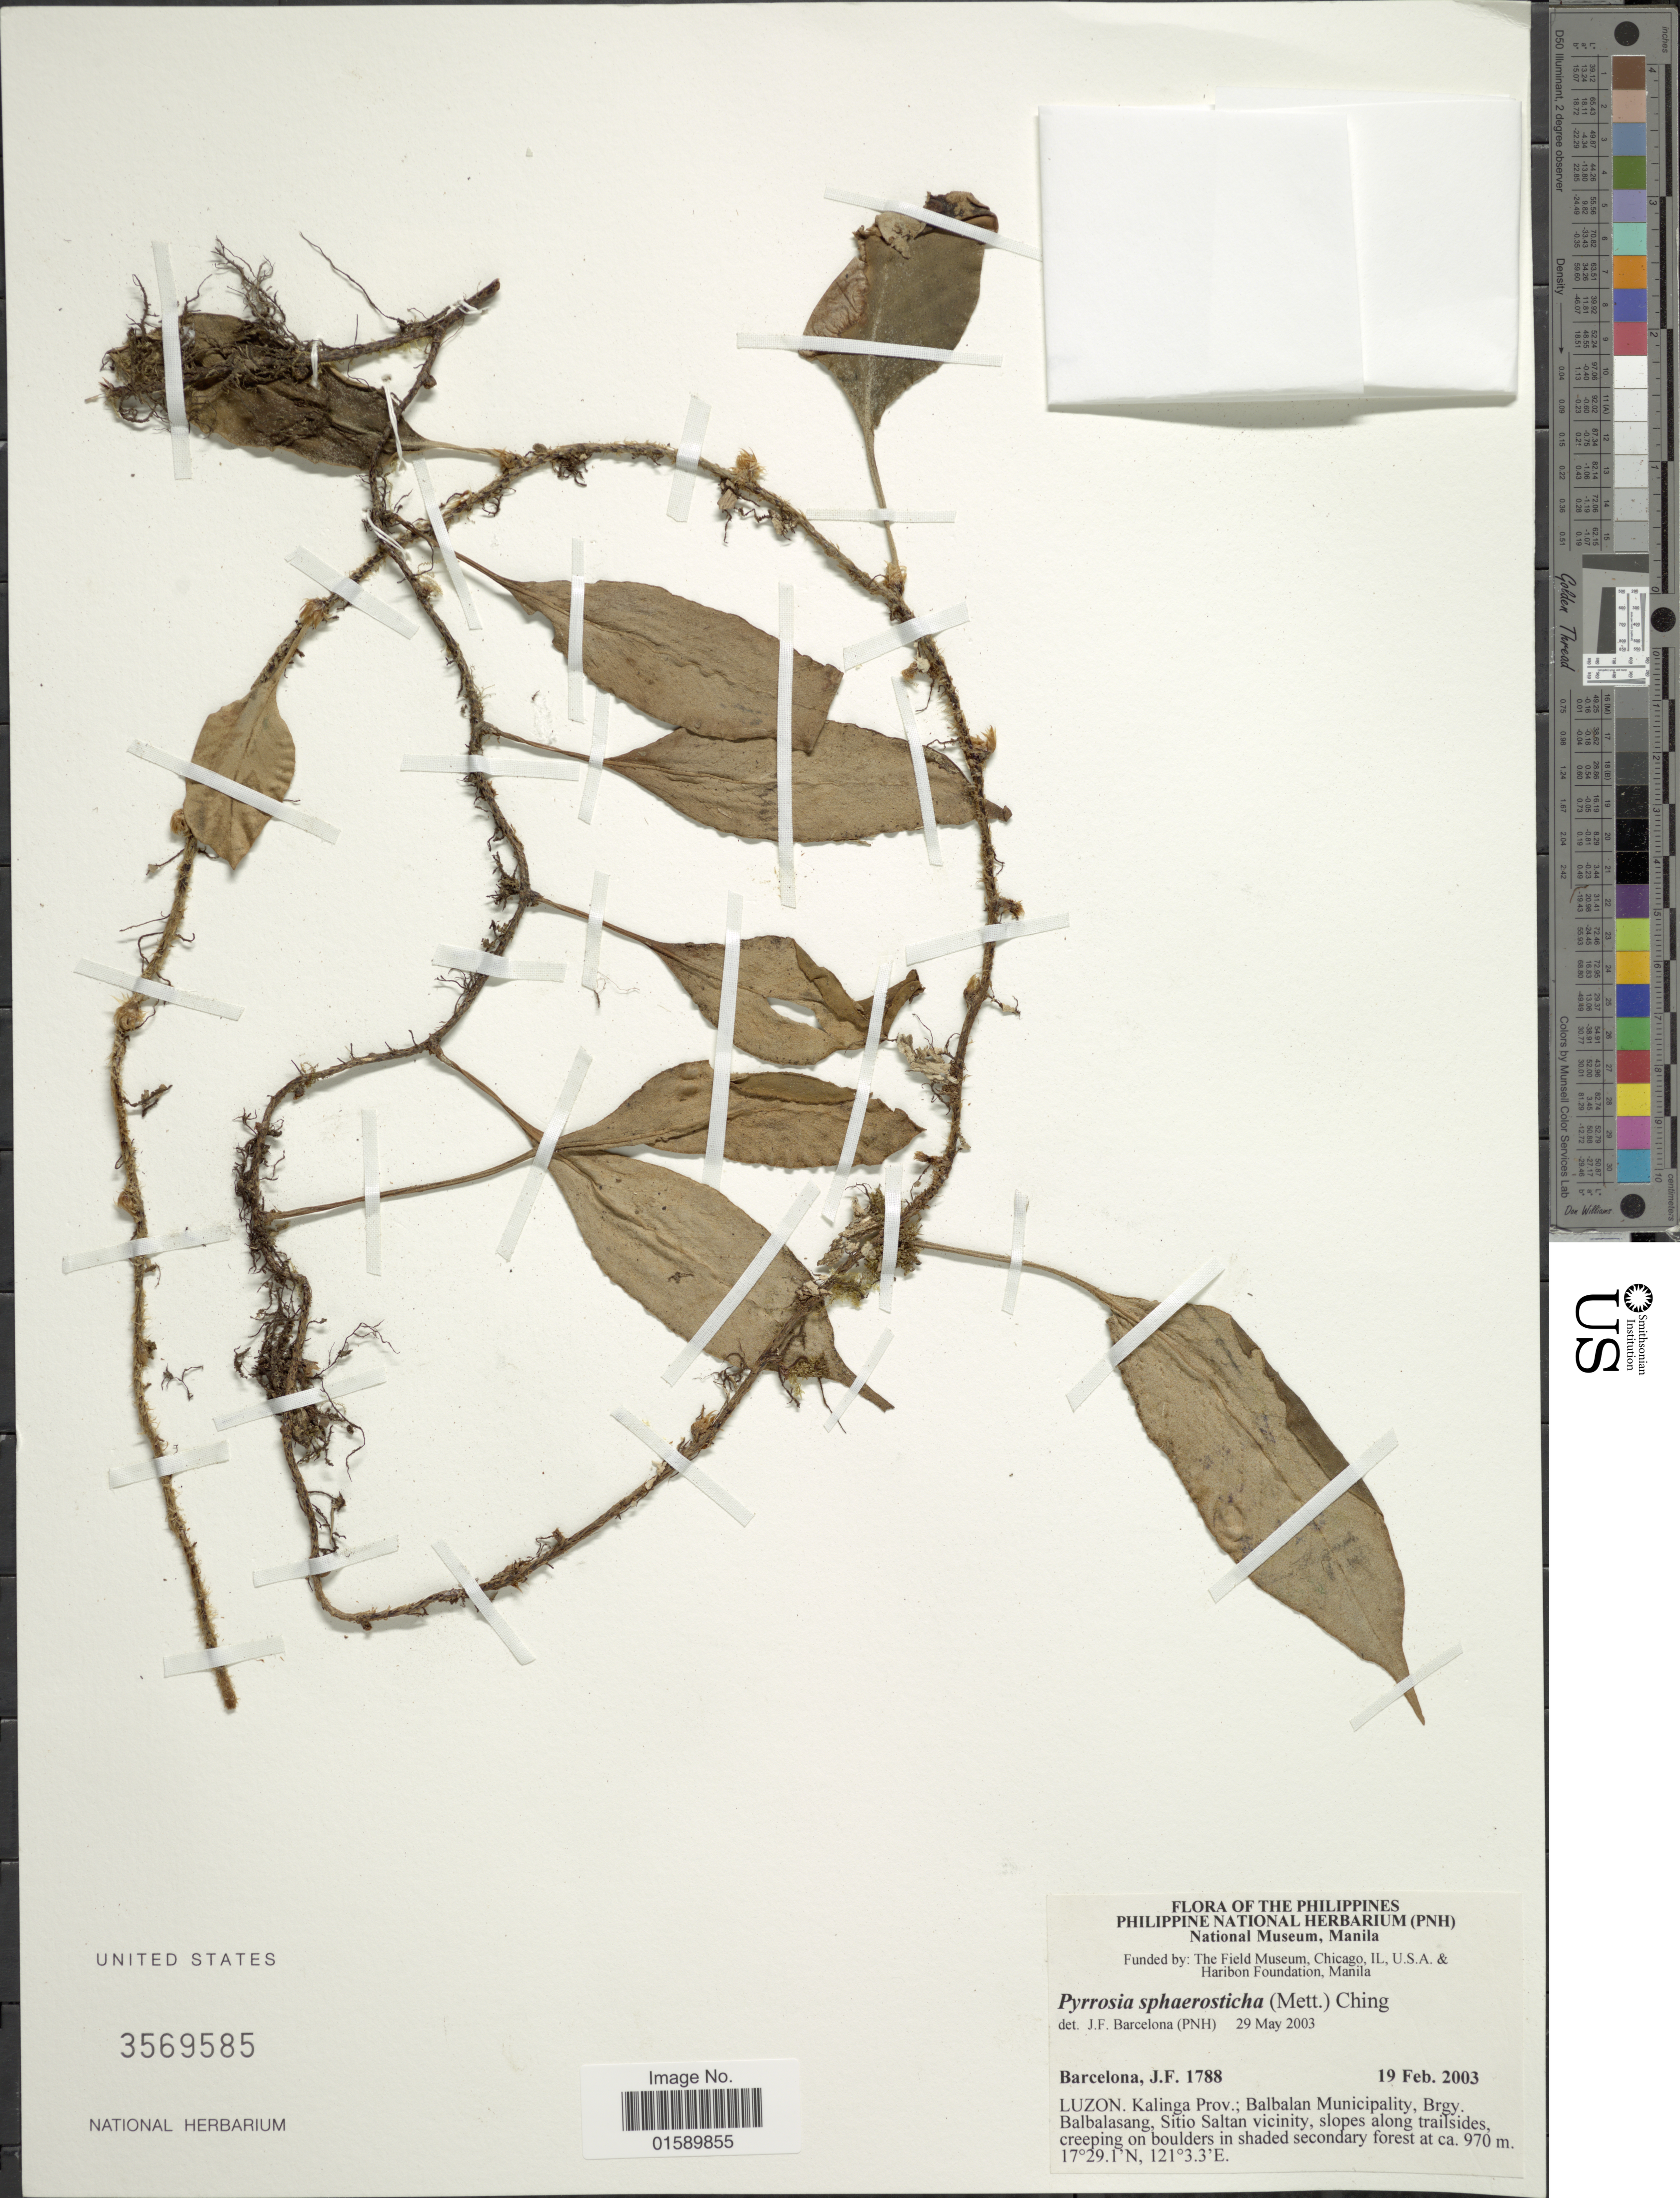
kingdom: Plantae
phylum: Tracheophyta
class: Polypodiopsida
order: Polypodiales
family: Polypodiaceae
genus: Pyrrosia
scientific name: Pyrrosia sphaerosticha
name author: (Mett.) Ching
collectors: J. F. Barcelona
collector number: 1788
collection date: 2003-02-19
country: Philippines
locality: Luzon, Kalinga Prov.; Bablbalan Municipality, Brgy, Balbalasang, Sitio Saltan vicinity, slopes along trailsides.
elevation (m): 970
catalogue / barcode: US 3569585